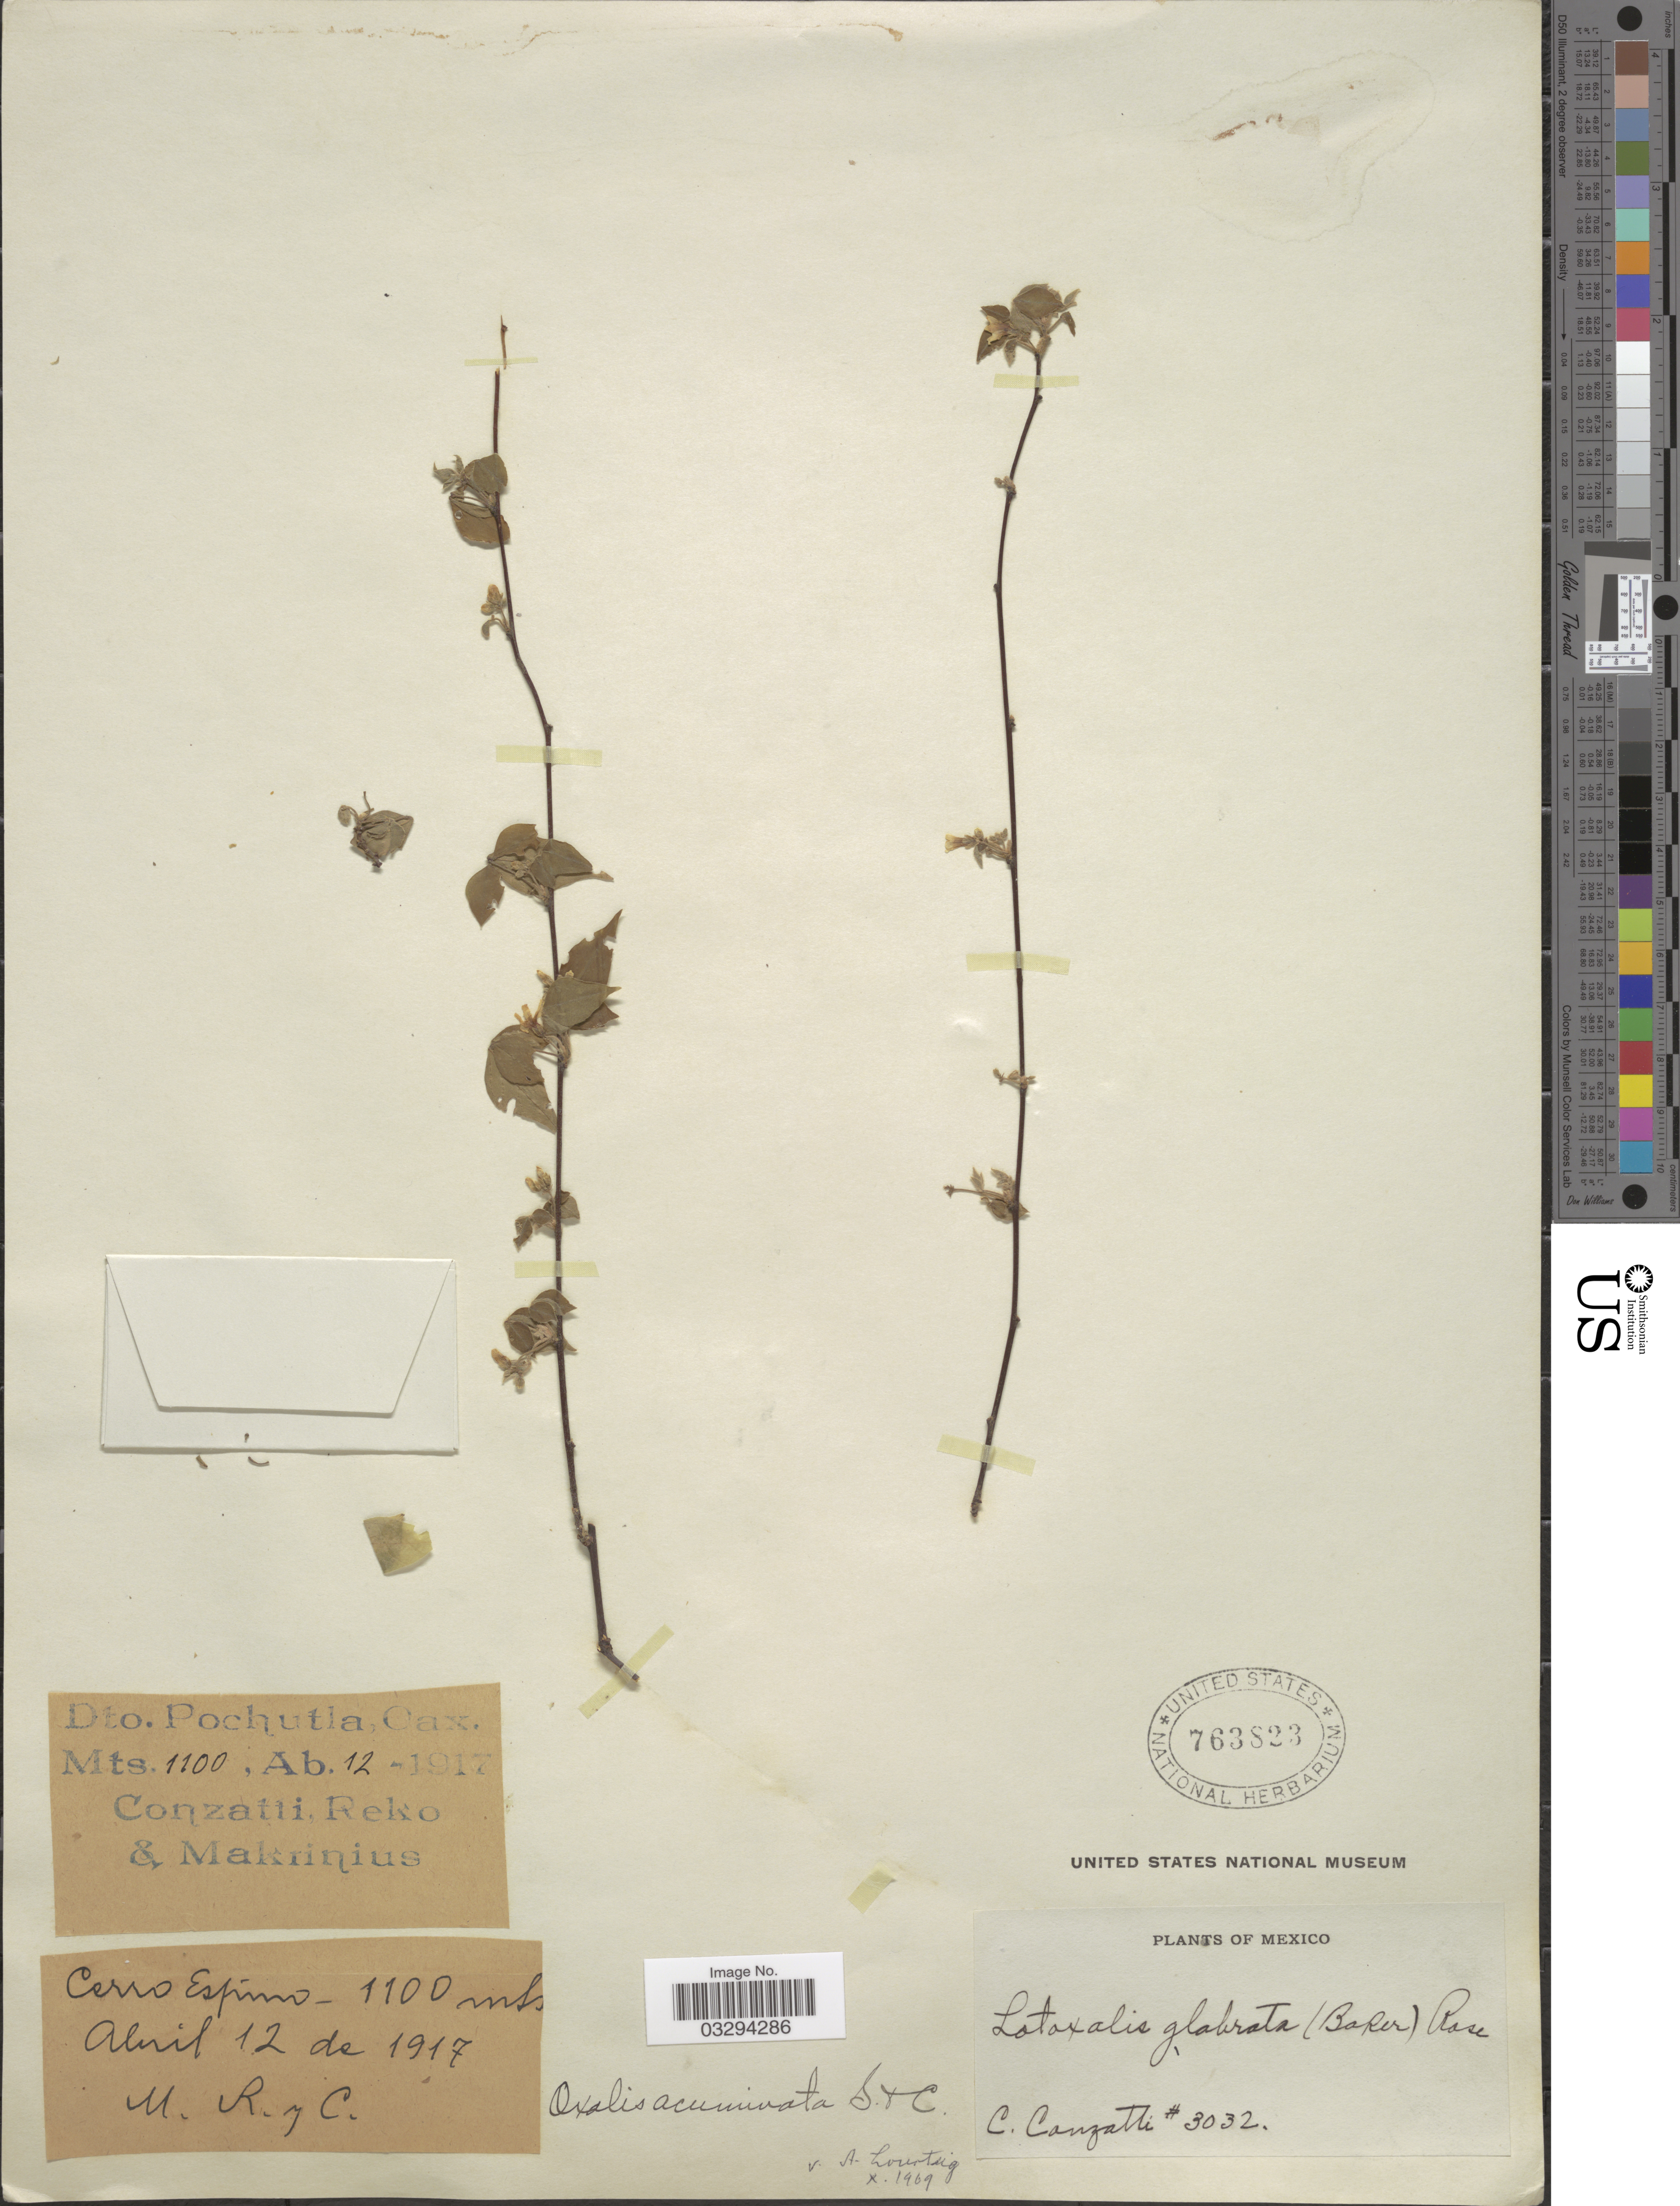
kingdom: Plantae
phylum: Tracheophyta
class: Magnoliopsida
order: Oxalidales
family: Oxalidaceae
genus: Oxalis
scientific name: Oxalis acuminata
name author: Schltdl. & Cham.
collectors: C. Conzatti, -. Reko & -. Makrinius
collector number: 3032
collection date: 1917-04-12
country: Mexico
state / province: Oaxaca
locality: Dto. Pichutla.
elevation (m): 1100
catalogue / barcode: US 763823